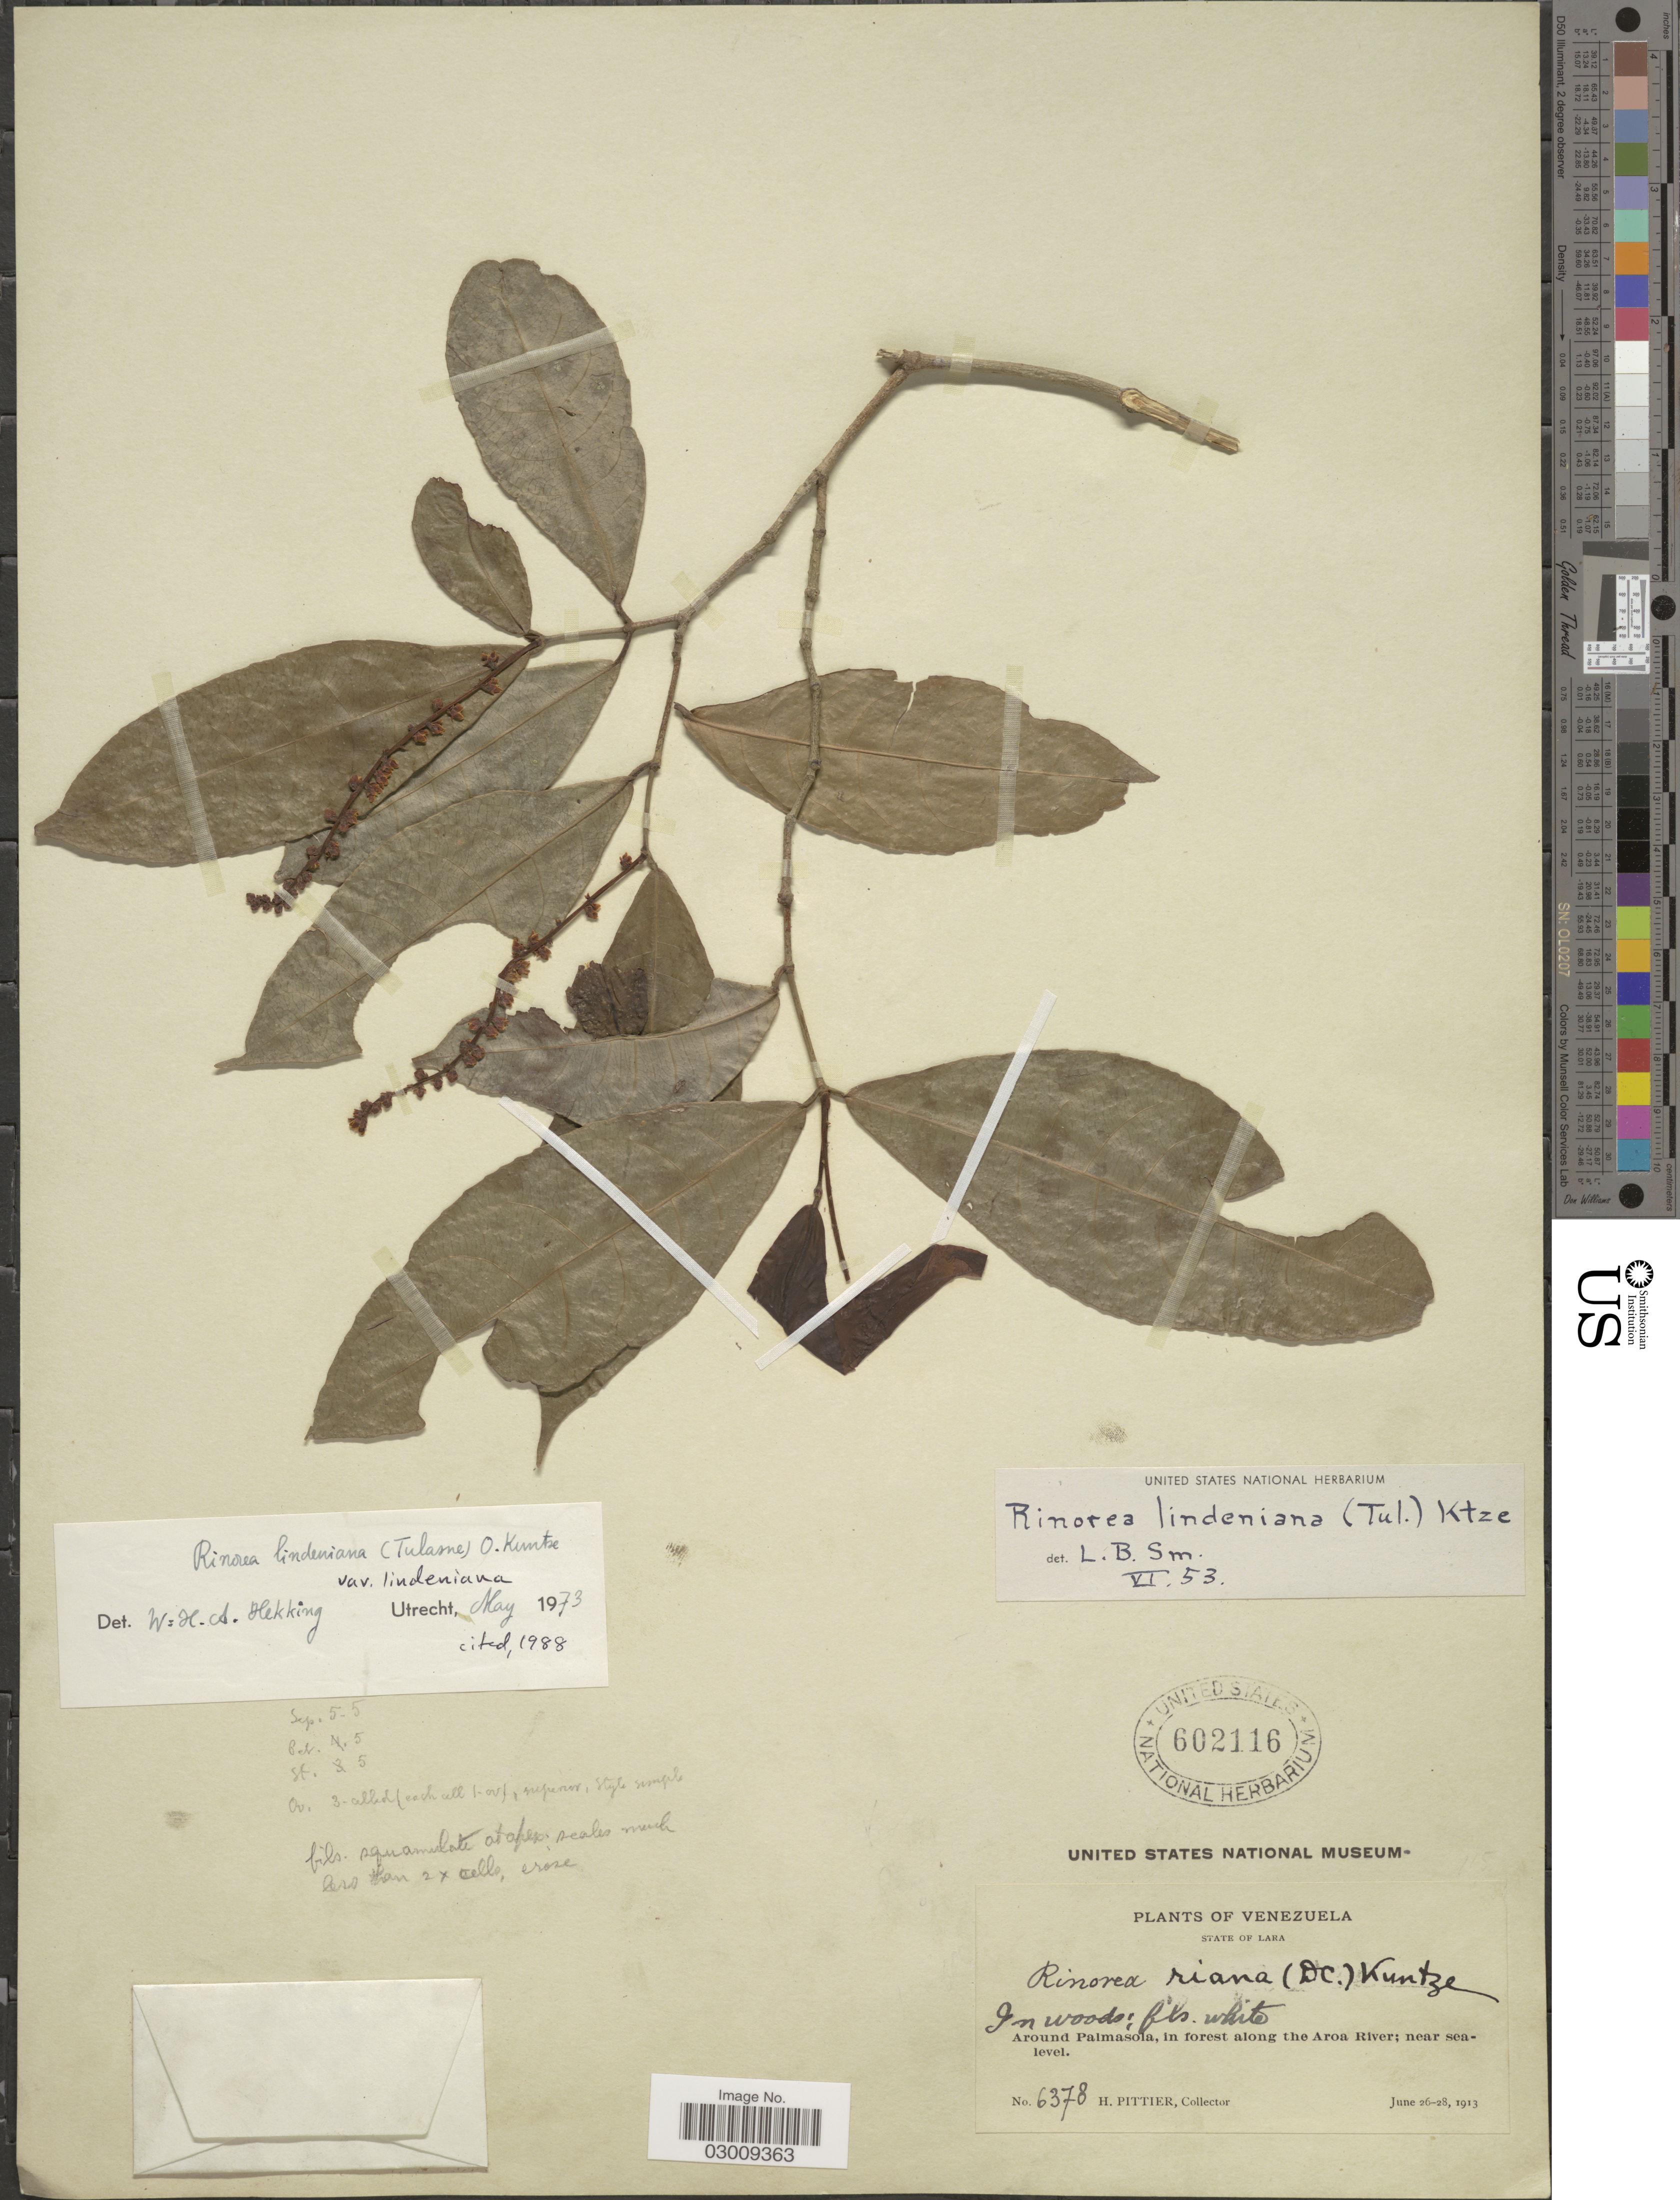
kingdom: Plantae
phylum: Tracheophyta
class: Magnoliopsida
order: Malpighiales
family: Violaceae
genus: Rinorea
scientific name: Rinorea lindeniana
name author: (Tul.) Kuntze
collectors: H. F. Pittier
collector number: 6378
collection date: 1913-06-26/1913-06-28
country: Venezuela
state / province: Lara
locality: Around Palmasola, in forest along the Aroa River.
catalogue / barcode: US 602116